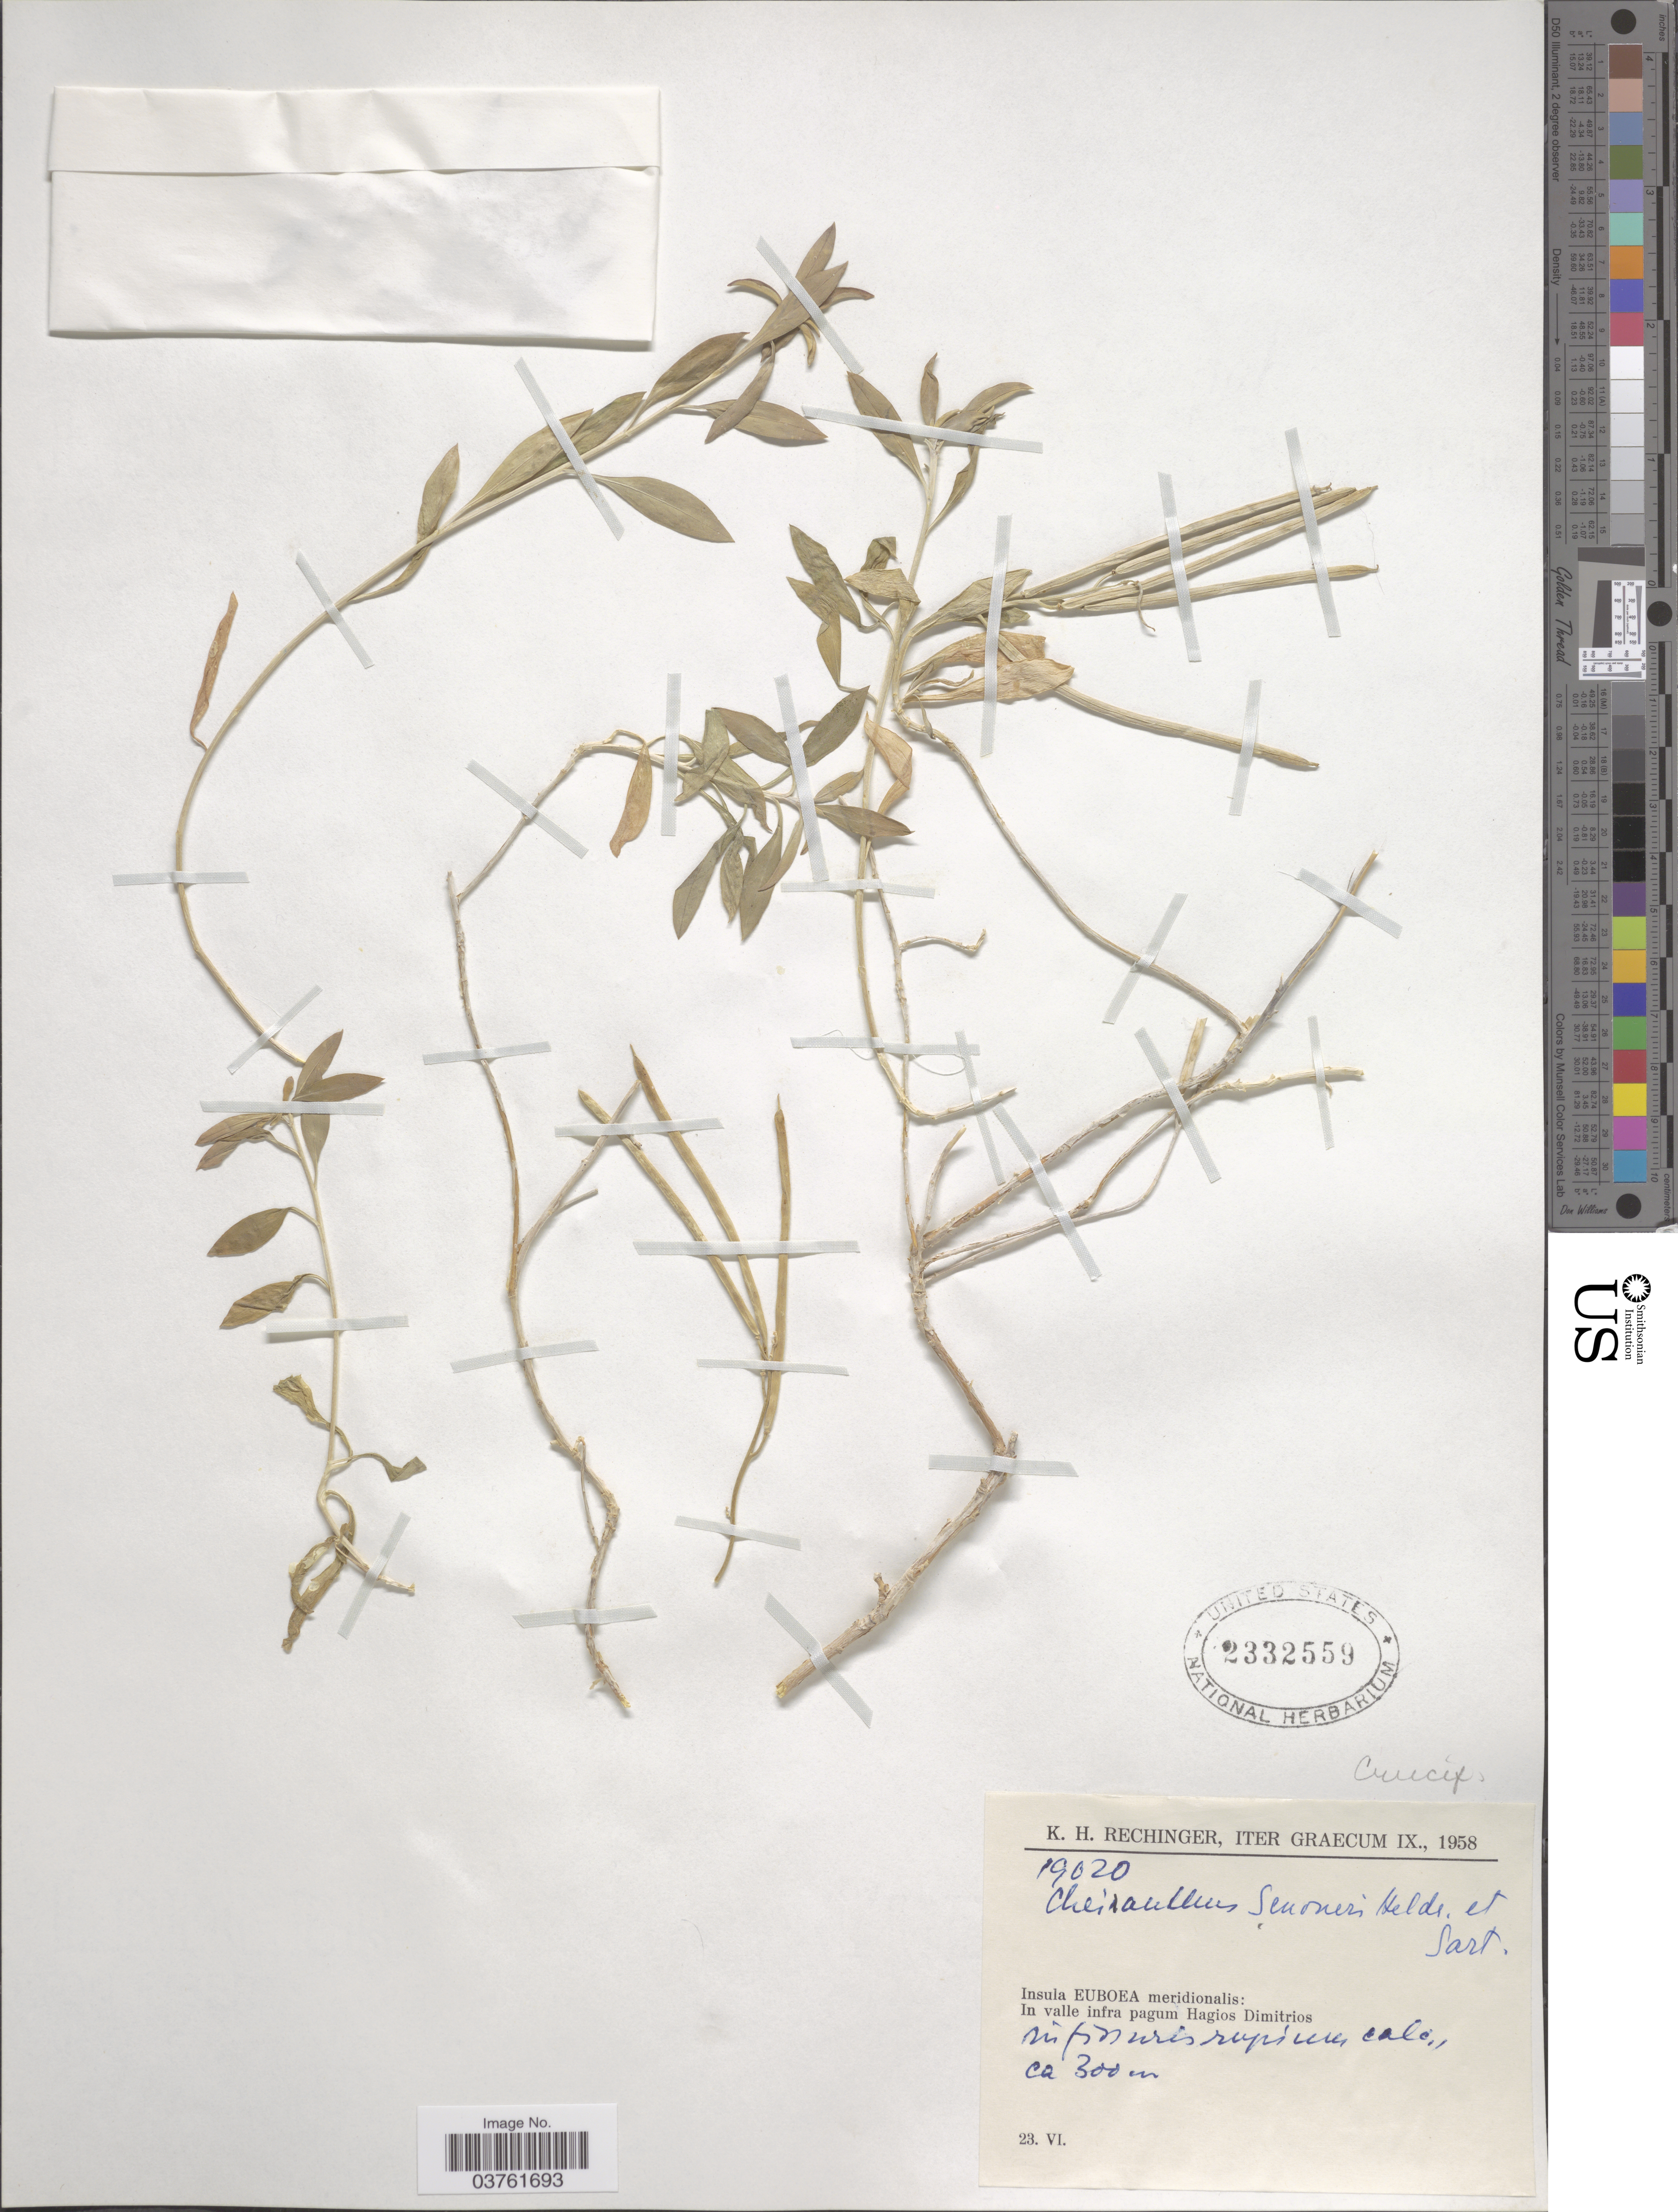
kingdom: Plantae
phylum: Tracheophyta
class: Magnoliopsida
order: Brassicales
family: Brassicaceae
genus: Cheiranthus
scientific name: Cheiranthus senoneri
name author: Reut.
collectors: K. H. Rechinger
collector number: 19020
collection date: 1958-06-23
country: Greece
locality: Iter Graecum IX. Insula Euboea meridionalis: In valle infra pagum Hagios Dimitrios.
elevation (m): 300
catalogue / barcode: US 2332559